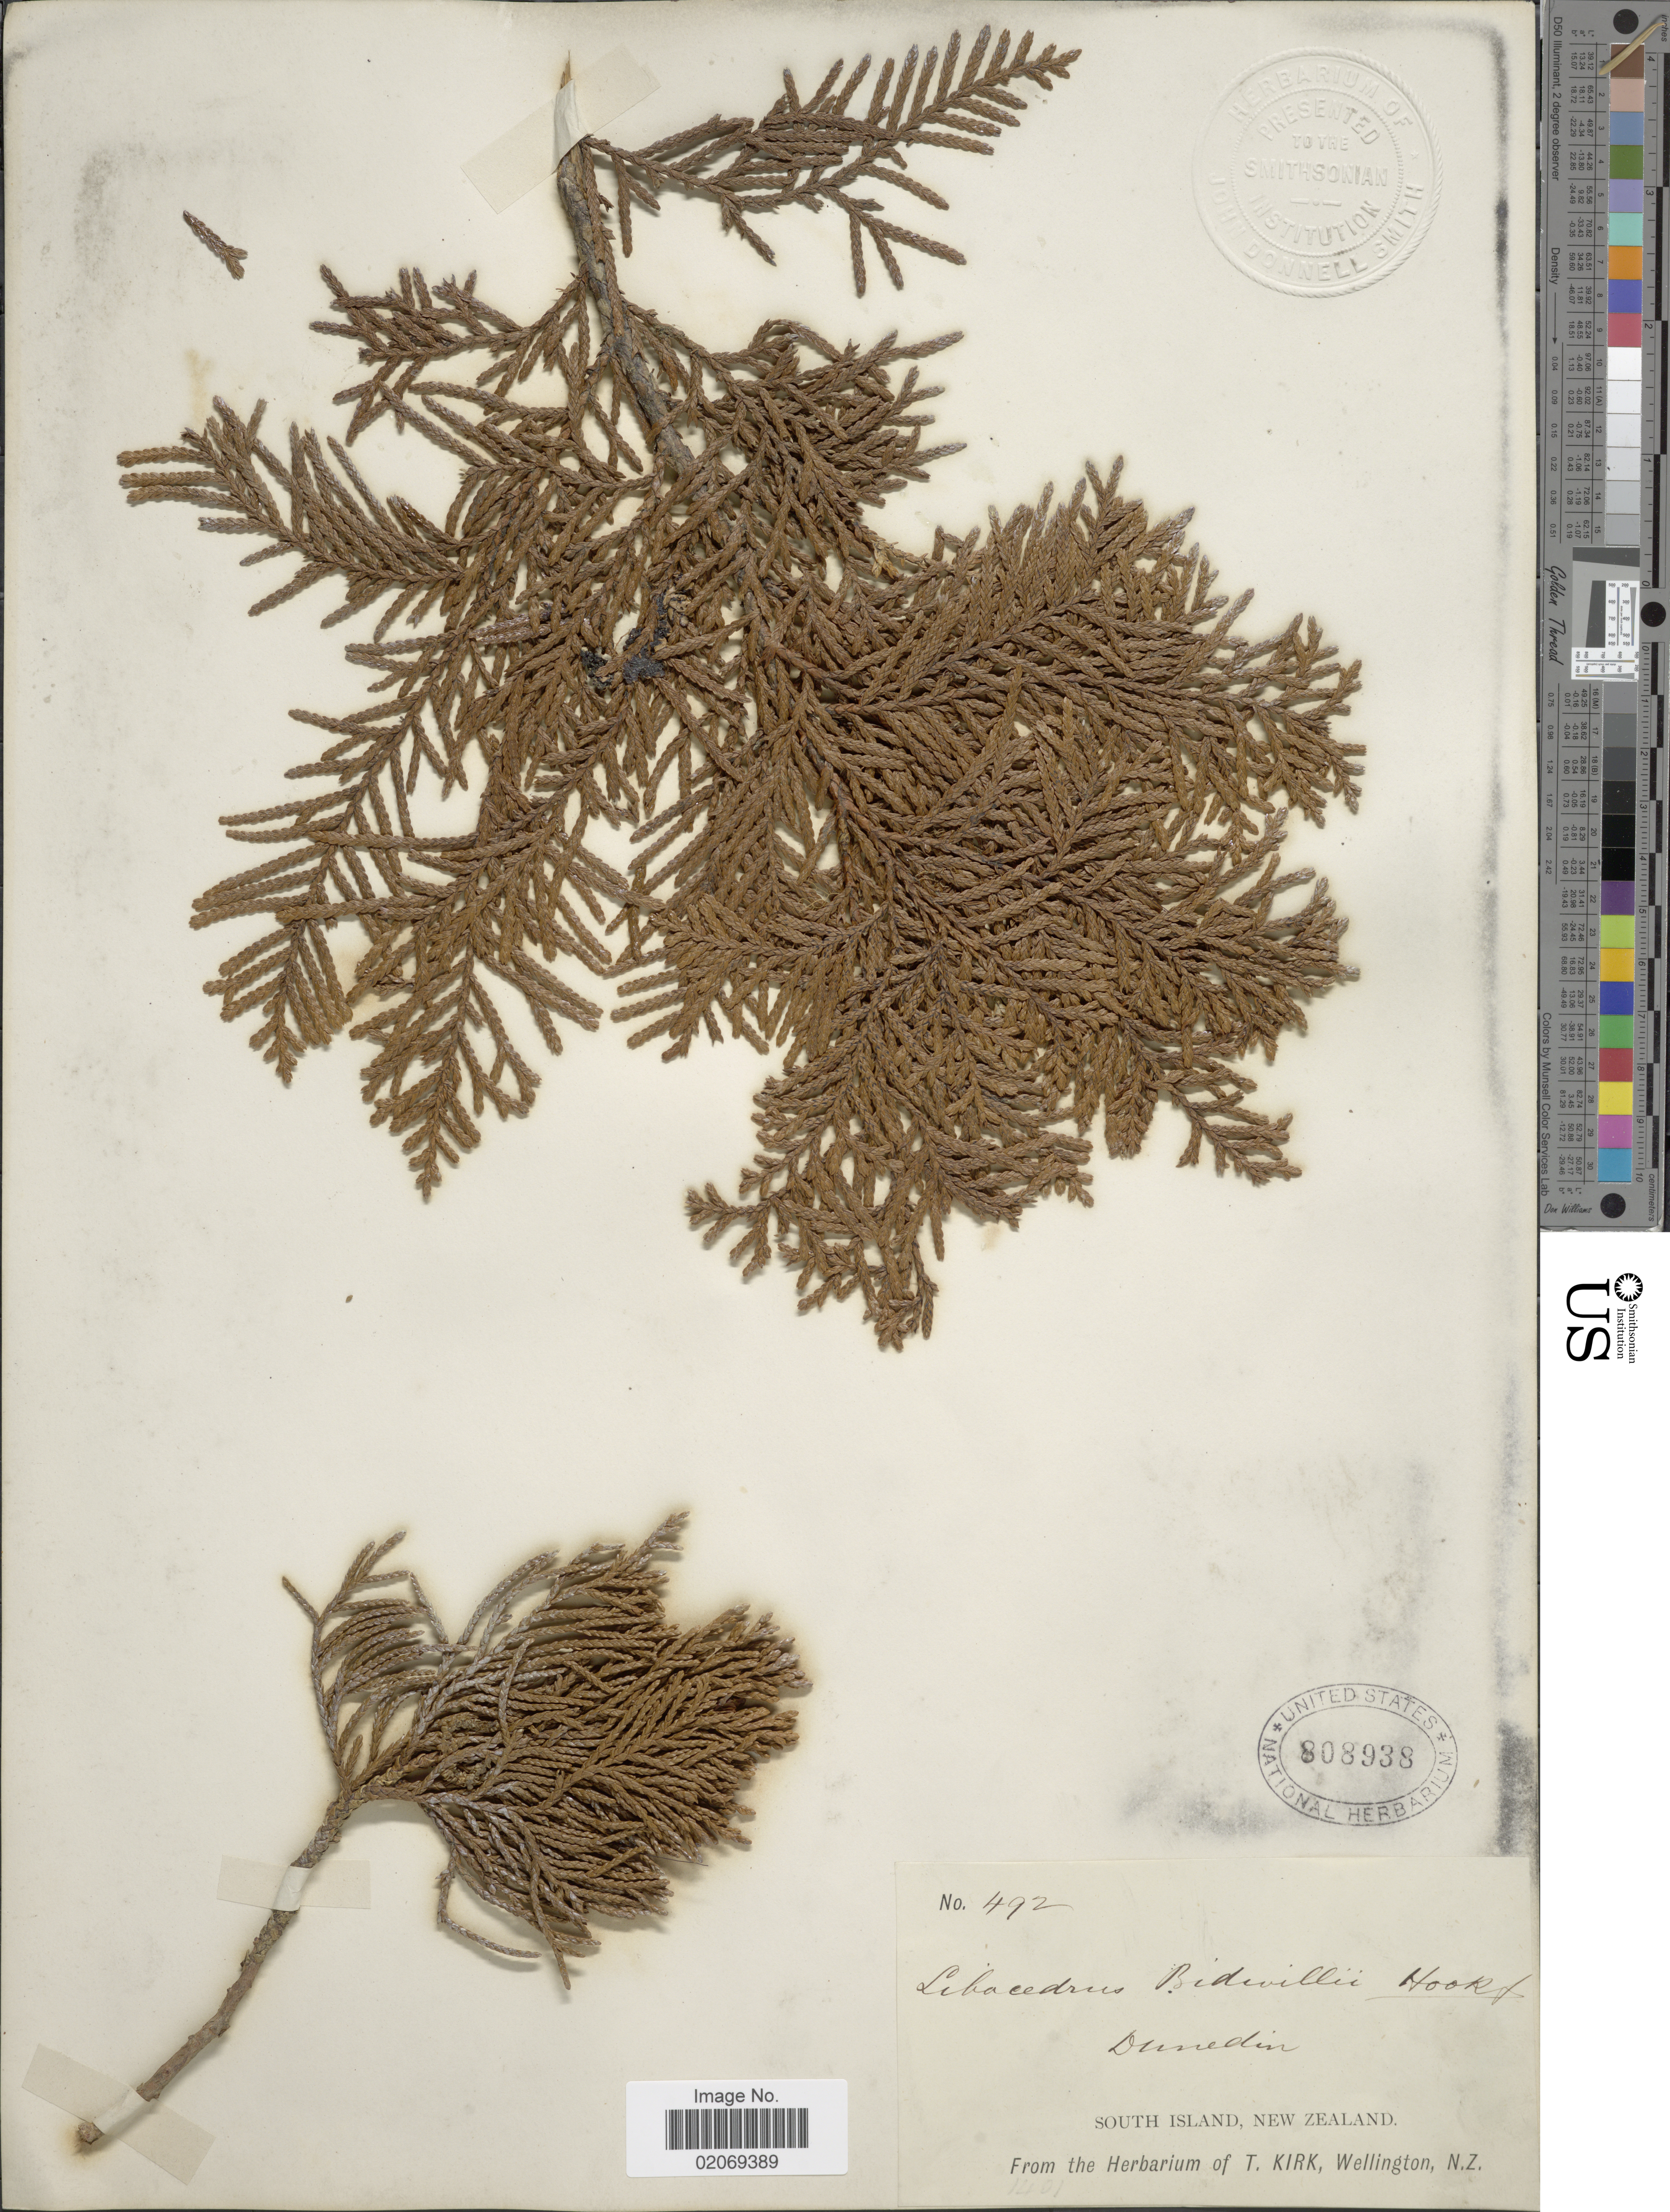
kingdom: Plantae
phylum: Tracheophyta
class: Pinopsida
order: Pinales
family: Cupressaceae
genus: Libocedrus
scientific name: Libocedrus bidwillii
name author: Hook. f.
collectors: ex herb. T. Kirk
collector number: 492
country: New Zealand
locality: Dunedin, South Island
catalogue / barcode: US 808938